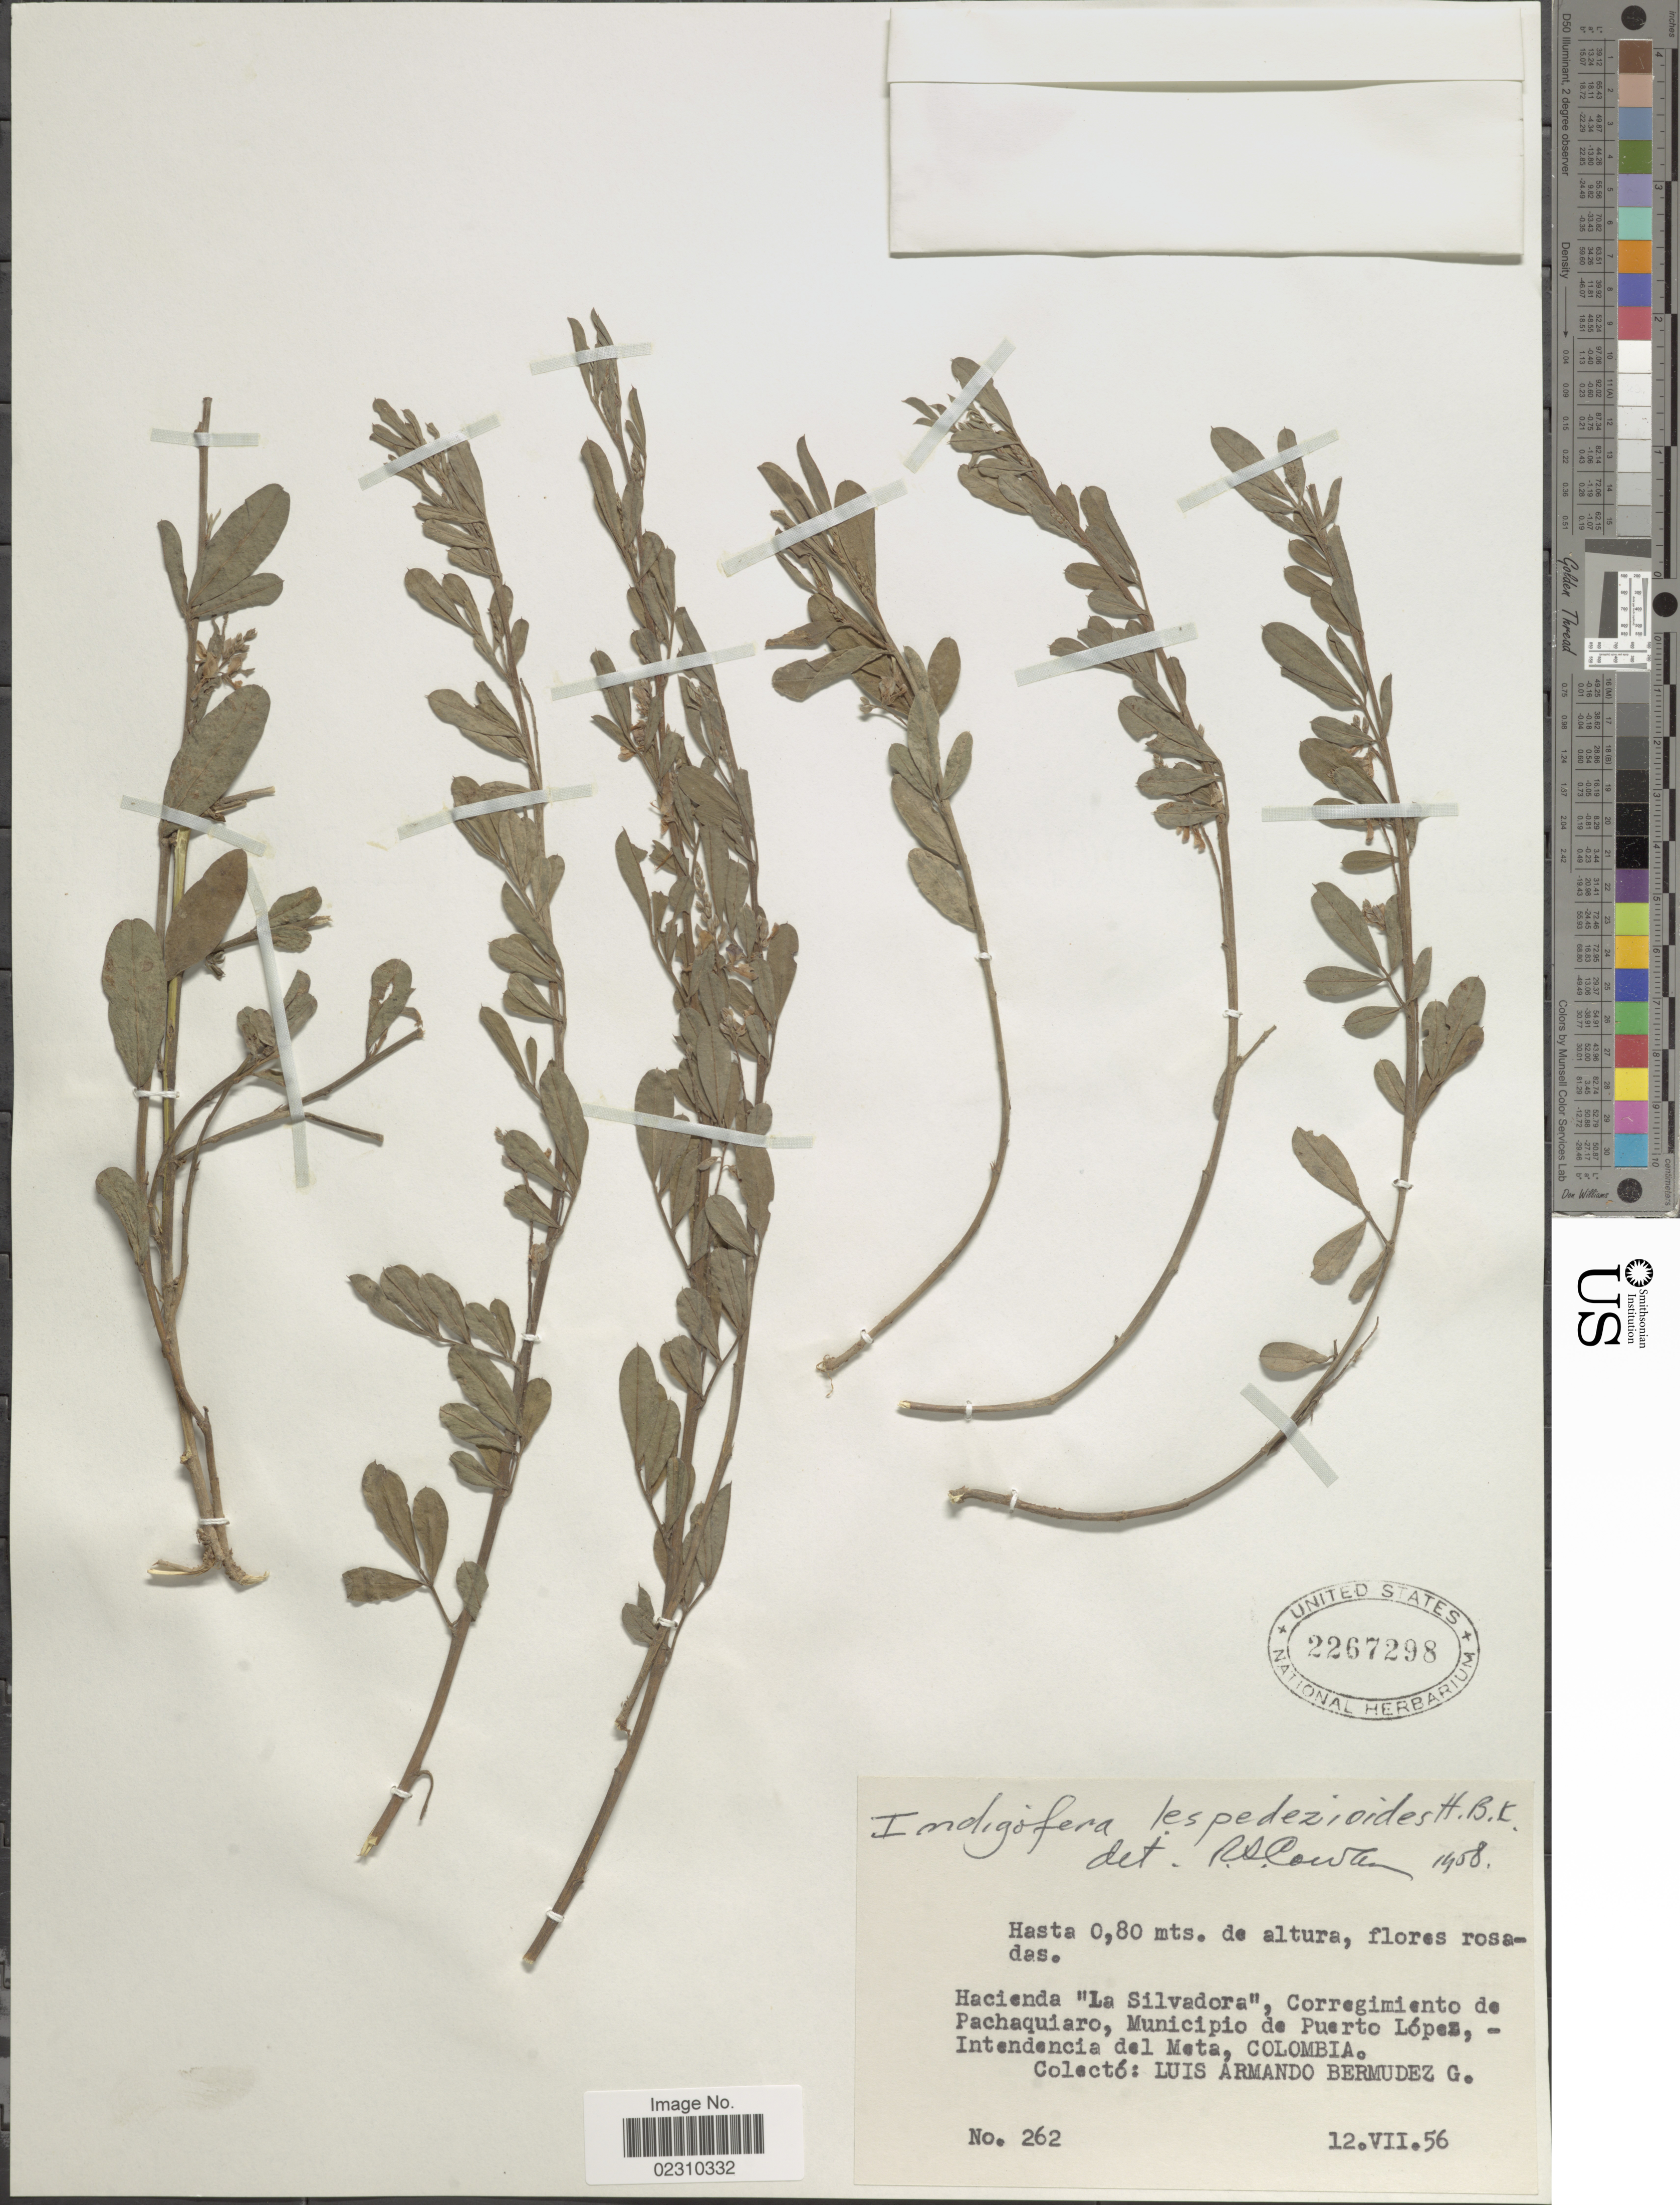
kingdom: Plantae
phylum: Tracheophyta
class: Magnoliopsida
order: Fabales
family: Fabaceae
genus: Indigofera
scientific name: Indigofera lespedezioides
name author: Kunth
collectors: L. Bermudez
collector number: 262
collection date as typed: Transcribed d/m/y: 12/7/56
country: Colombia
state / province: Meta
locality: Corregimiento de Pachaquiaro, Municpio dePuerto Lopez- Intedencia del Meta, Colombia.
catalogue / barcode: US 2267298